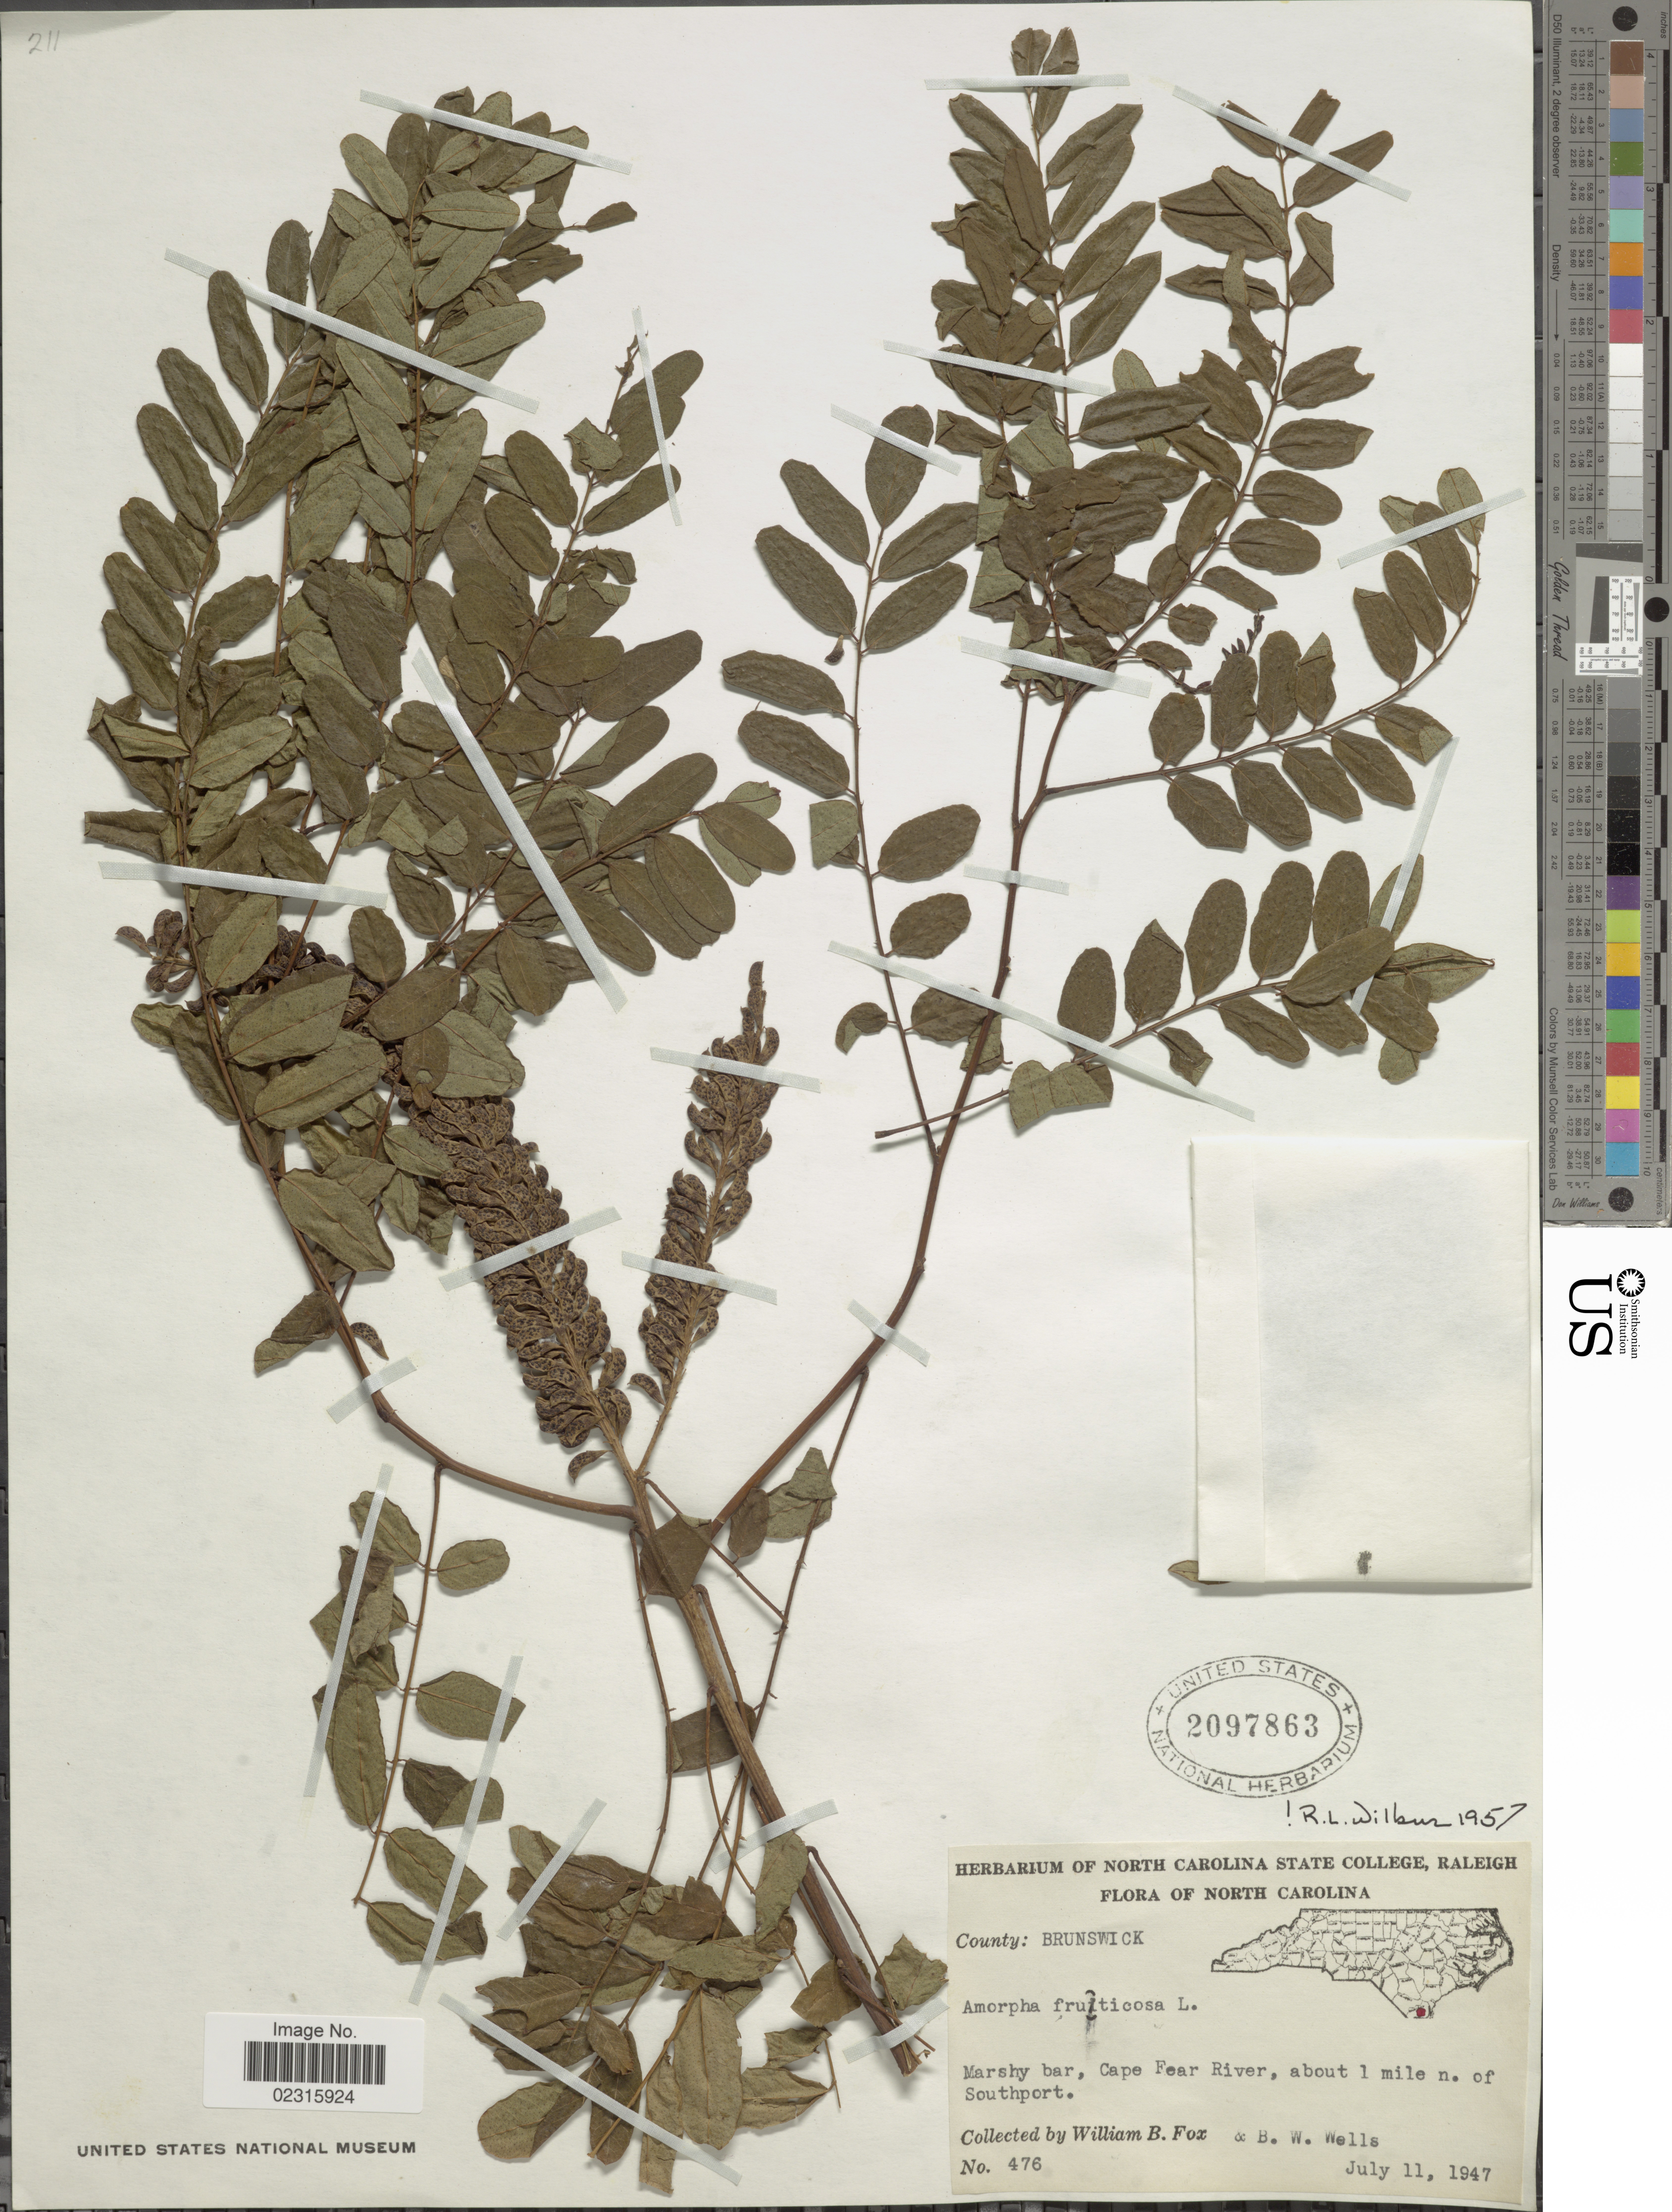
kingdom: Plantae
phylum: Tracheophyta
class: Magnoliopsida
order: Fabales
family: Fabaceae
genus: Amorpha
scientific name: Amorpha fruticosa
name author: L.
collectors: W. B. Fox & B. Wells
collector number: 476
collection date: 1947-07-11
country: United States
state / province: North Carolina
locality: County Brunswick, Marshy bar, Cape Fear River, about 1 mile n. of Southport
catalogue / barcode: US 2097863